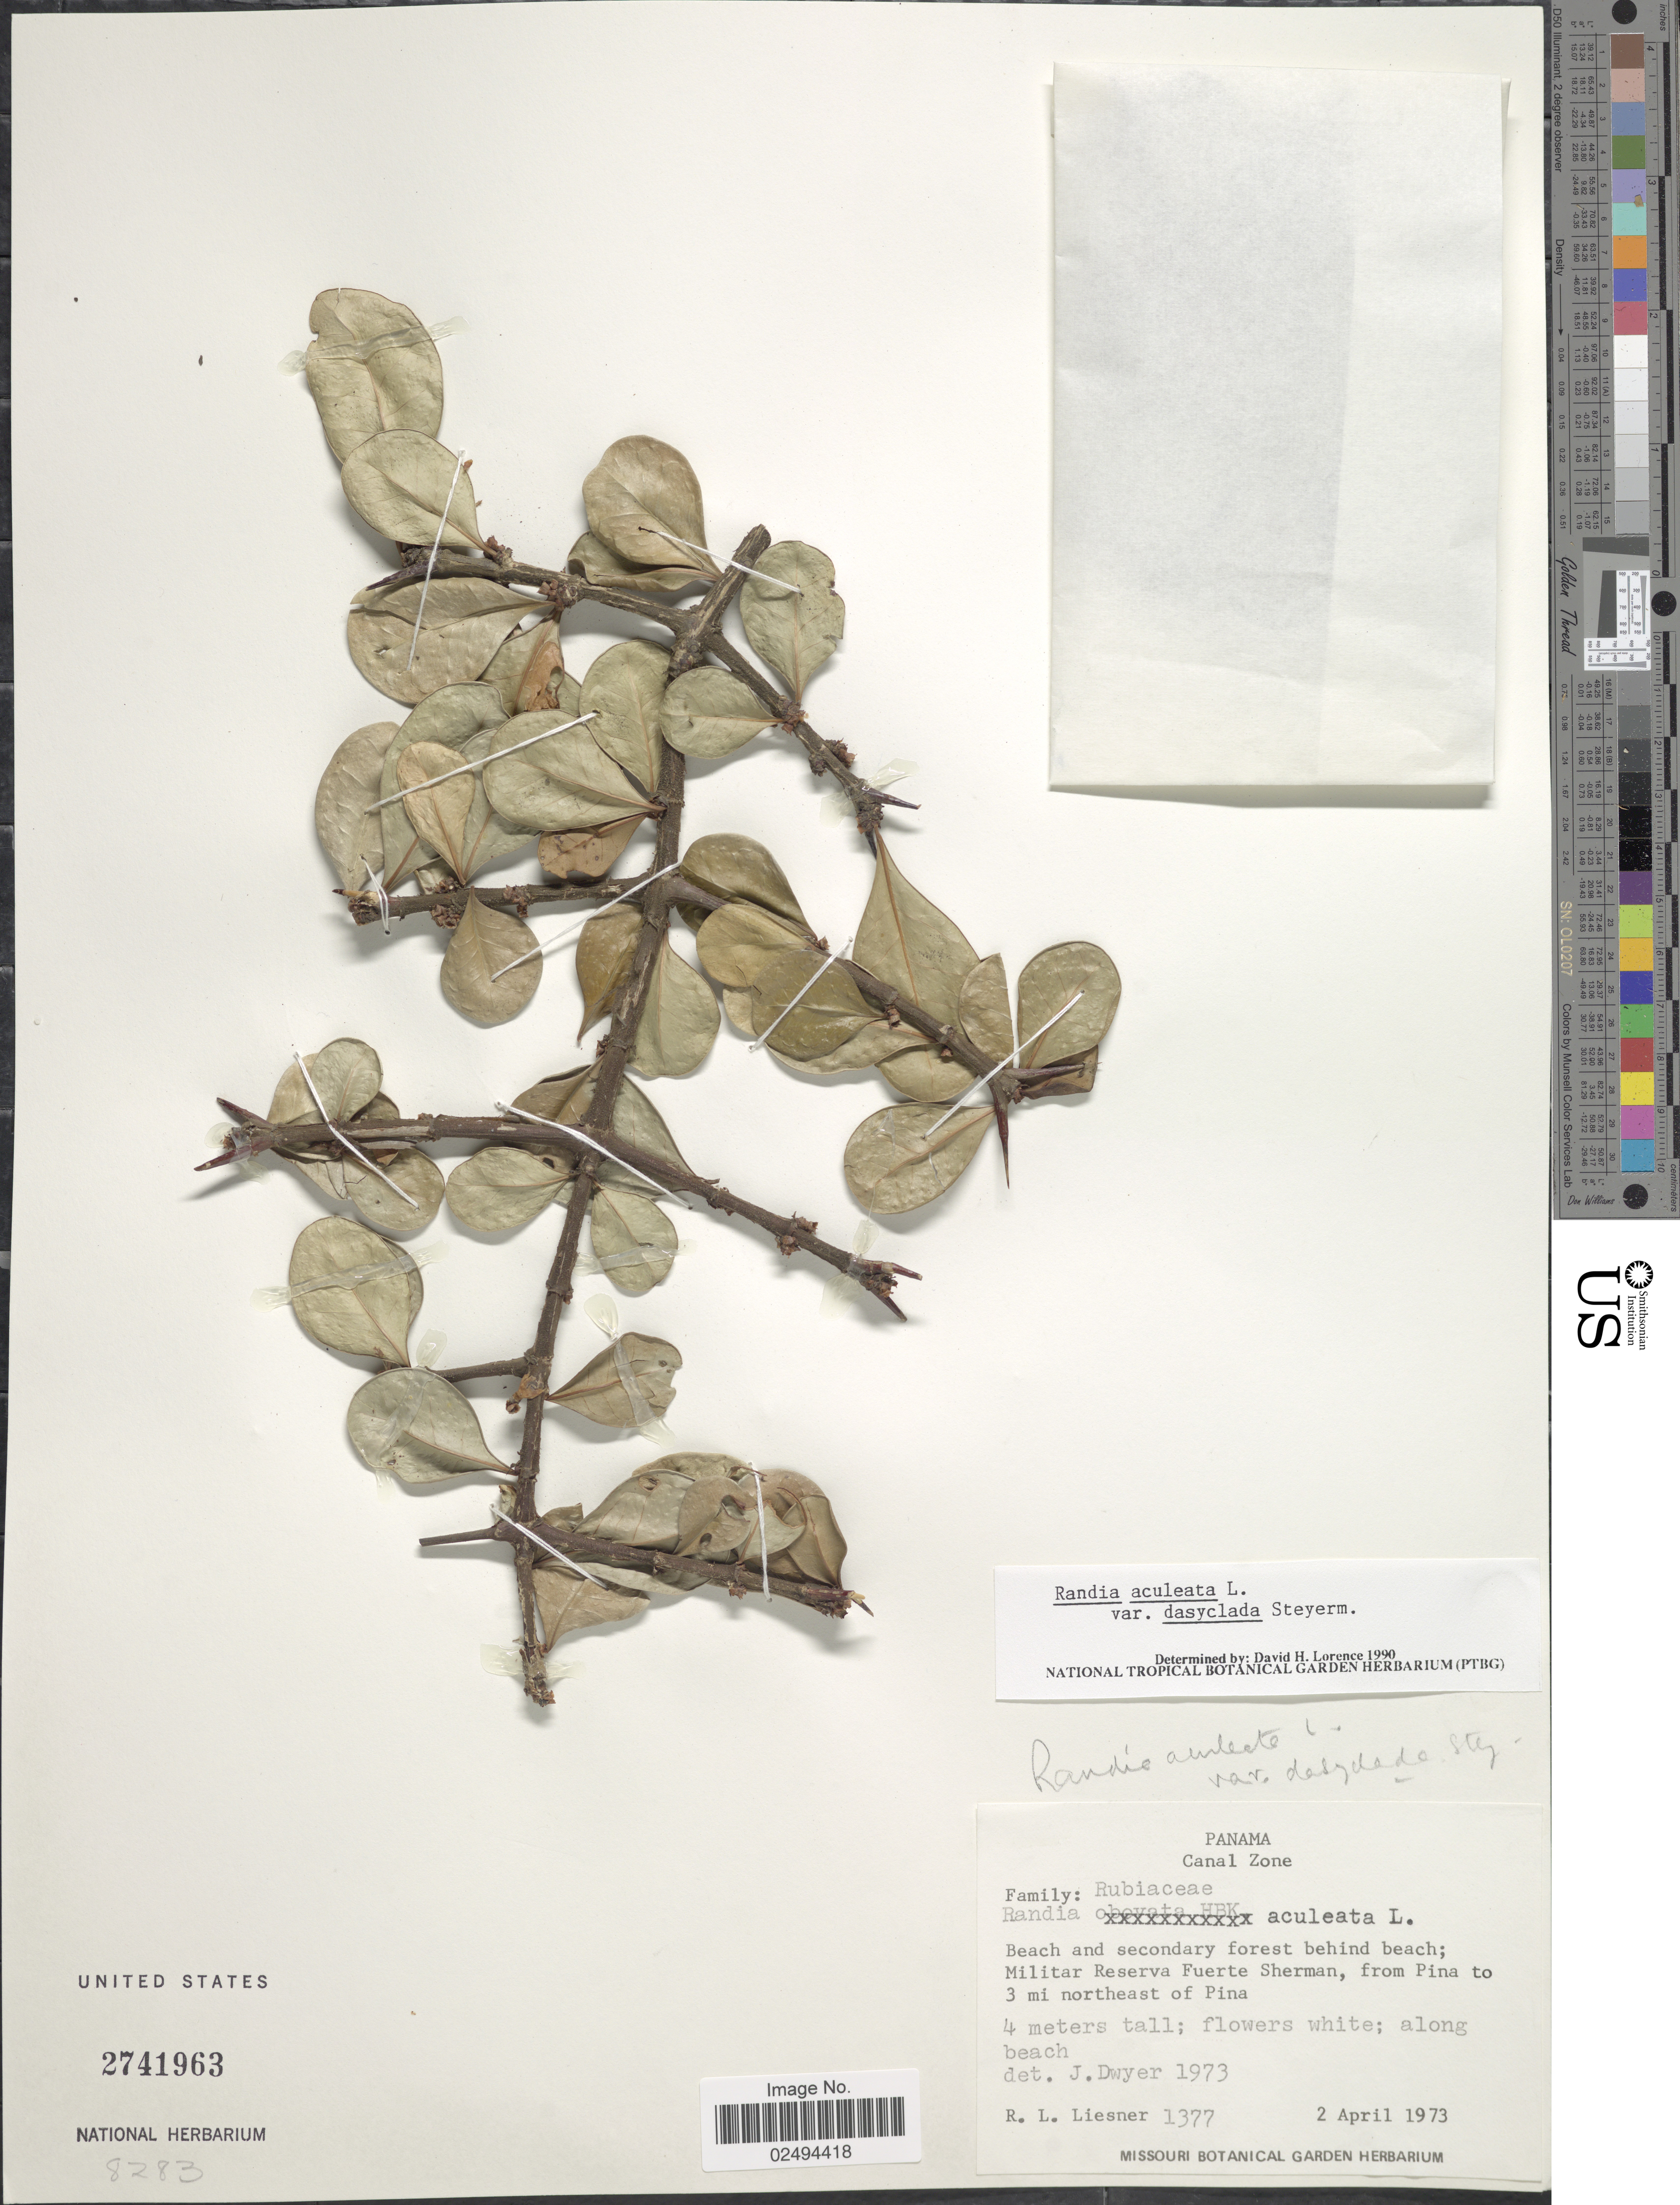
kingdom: Plantae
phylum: Tracheophyta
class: Magnoliopsida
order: Gentianales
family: Rubiaceae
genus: Randia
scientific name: Randia aculeata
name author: L.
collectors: R. L. Liesner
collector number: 1377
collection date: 1973-04-02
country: Panama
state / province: Colón / Panamá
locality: Canal Zone. Beach and secondary forest behind beach; Militar Reserva Fuerte Sherman, from Pina to 3 mi northeast of Pina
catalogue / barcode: US 2741963